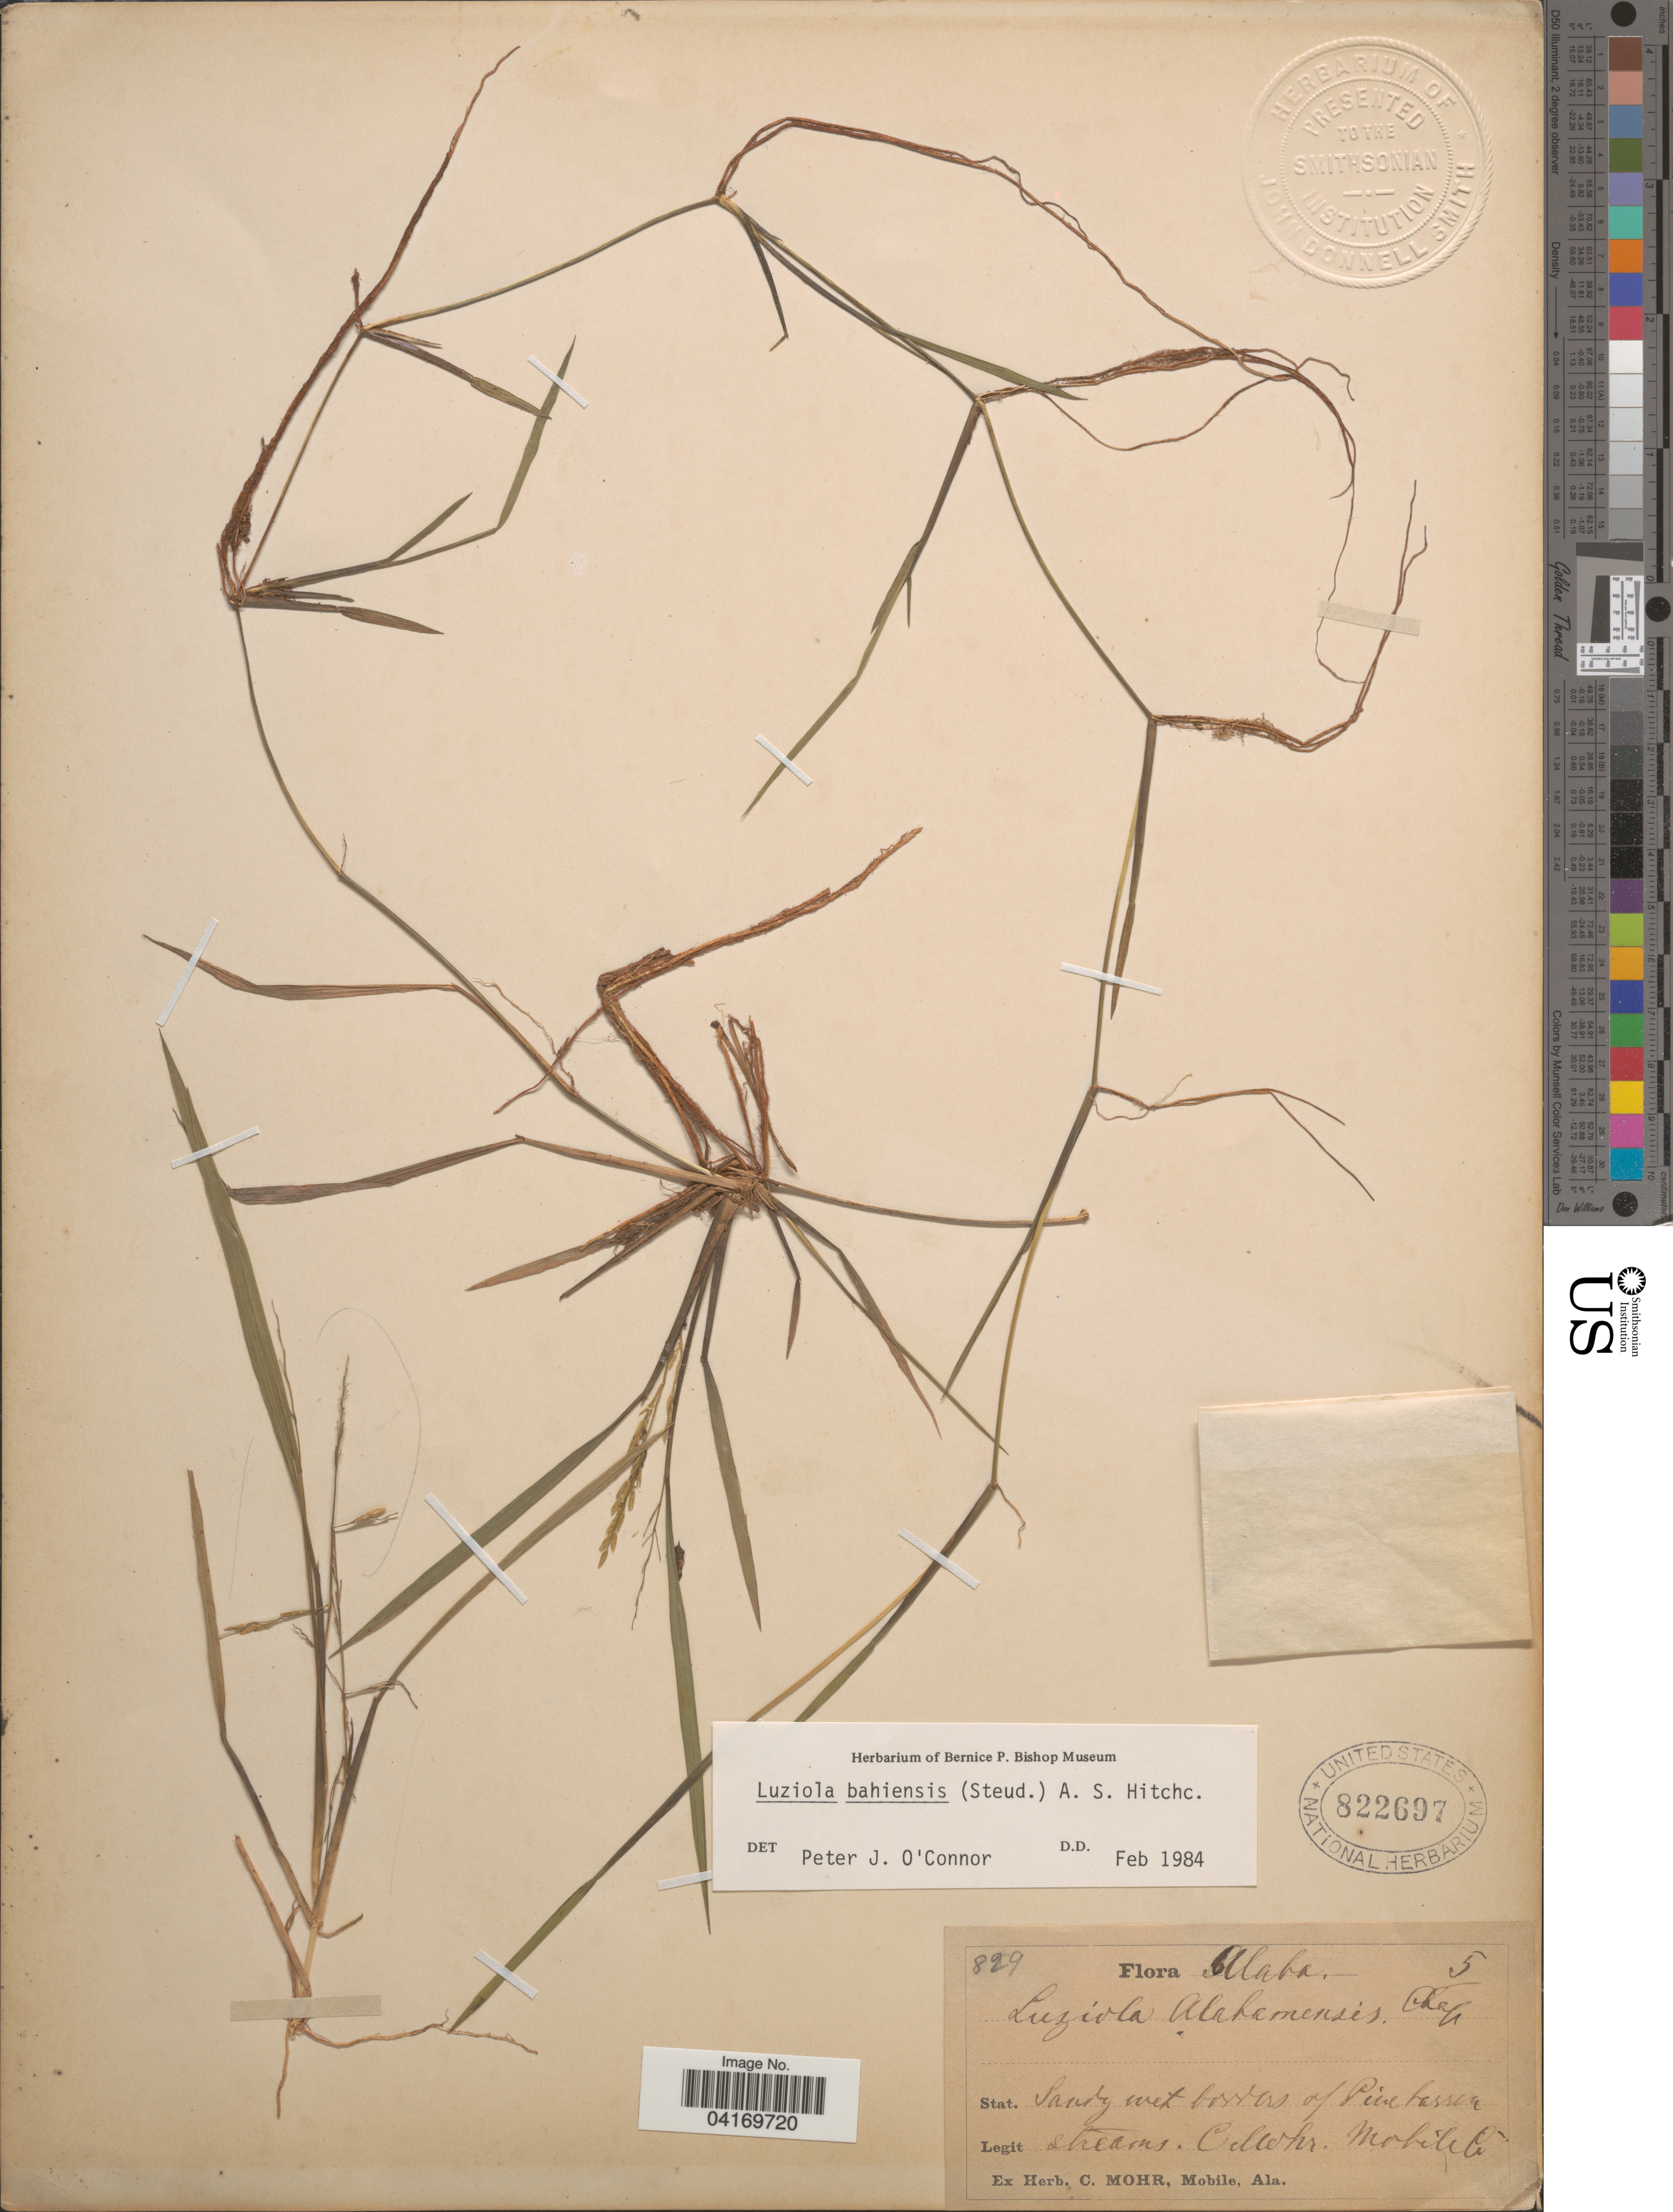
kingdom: Plantae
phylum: Tracheophyta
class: Liliopsida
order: Poales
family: Poaceae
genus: Luziola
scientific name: Luziola bahiensis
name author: (Steud.) Hitchc.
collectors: C. T. Mohr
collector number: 5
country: United States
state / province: Alabama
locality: Mobile Co.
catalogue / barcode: US 822697